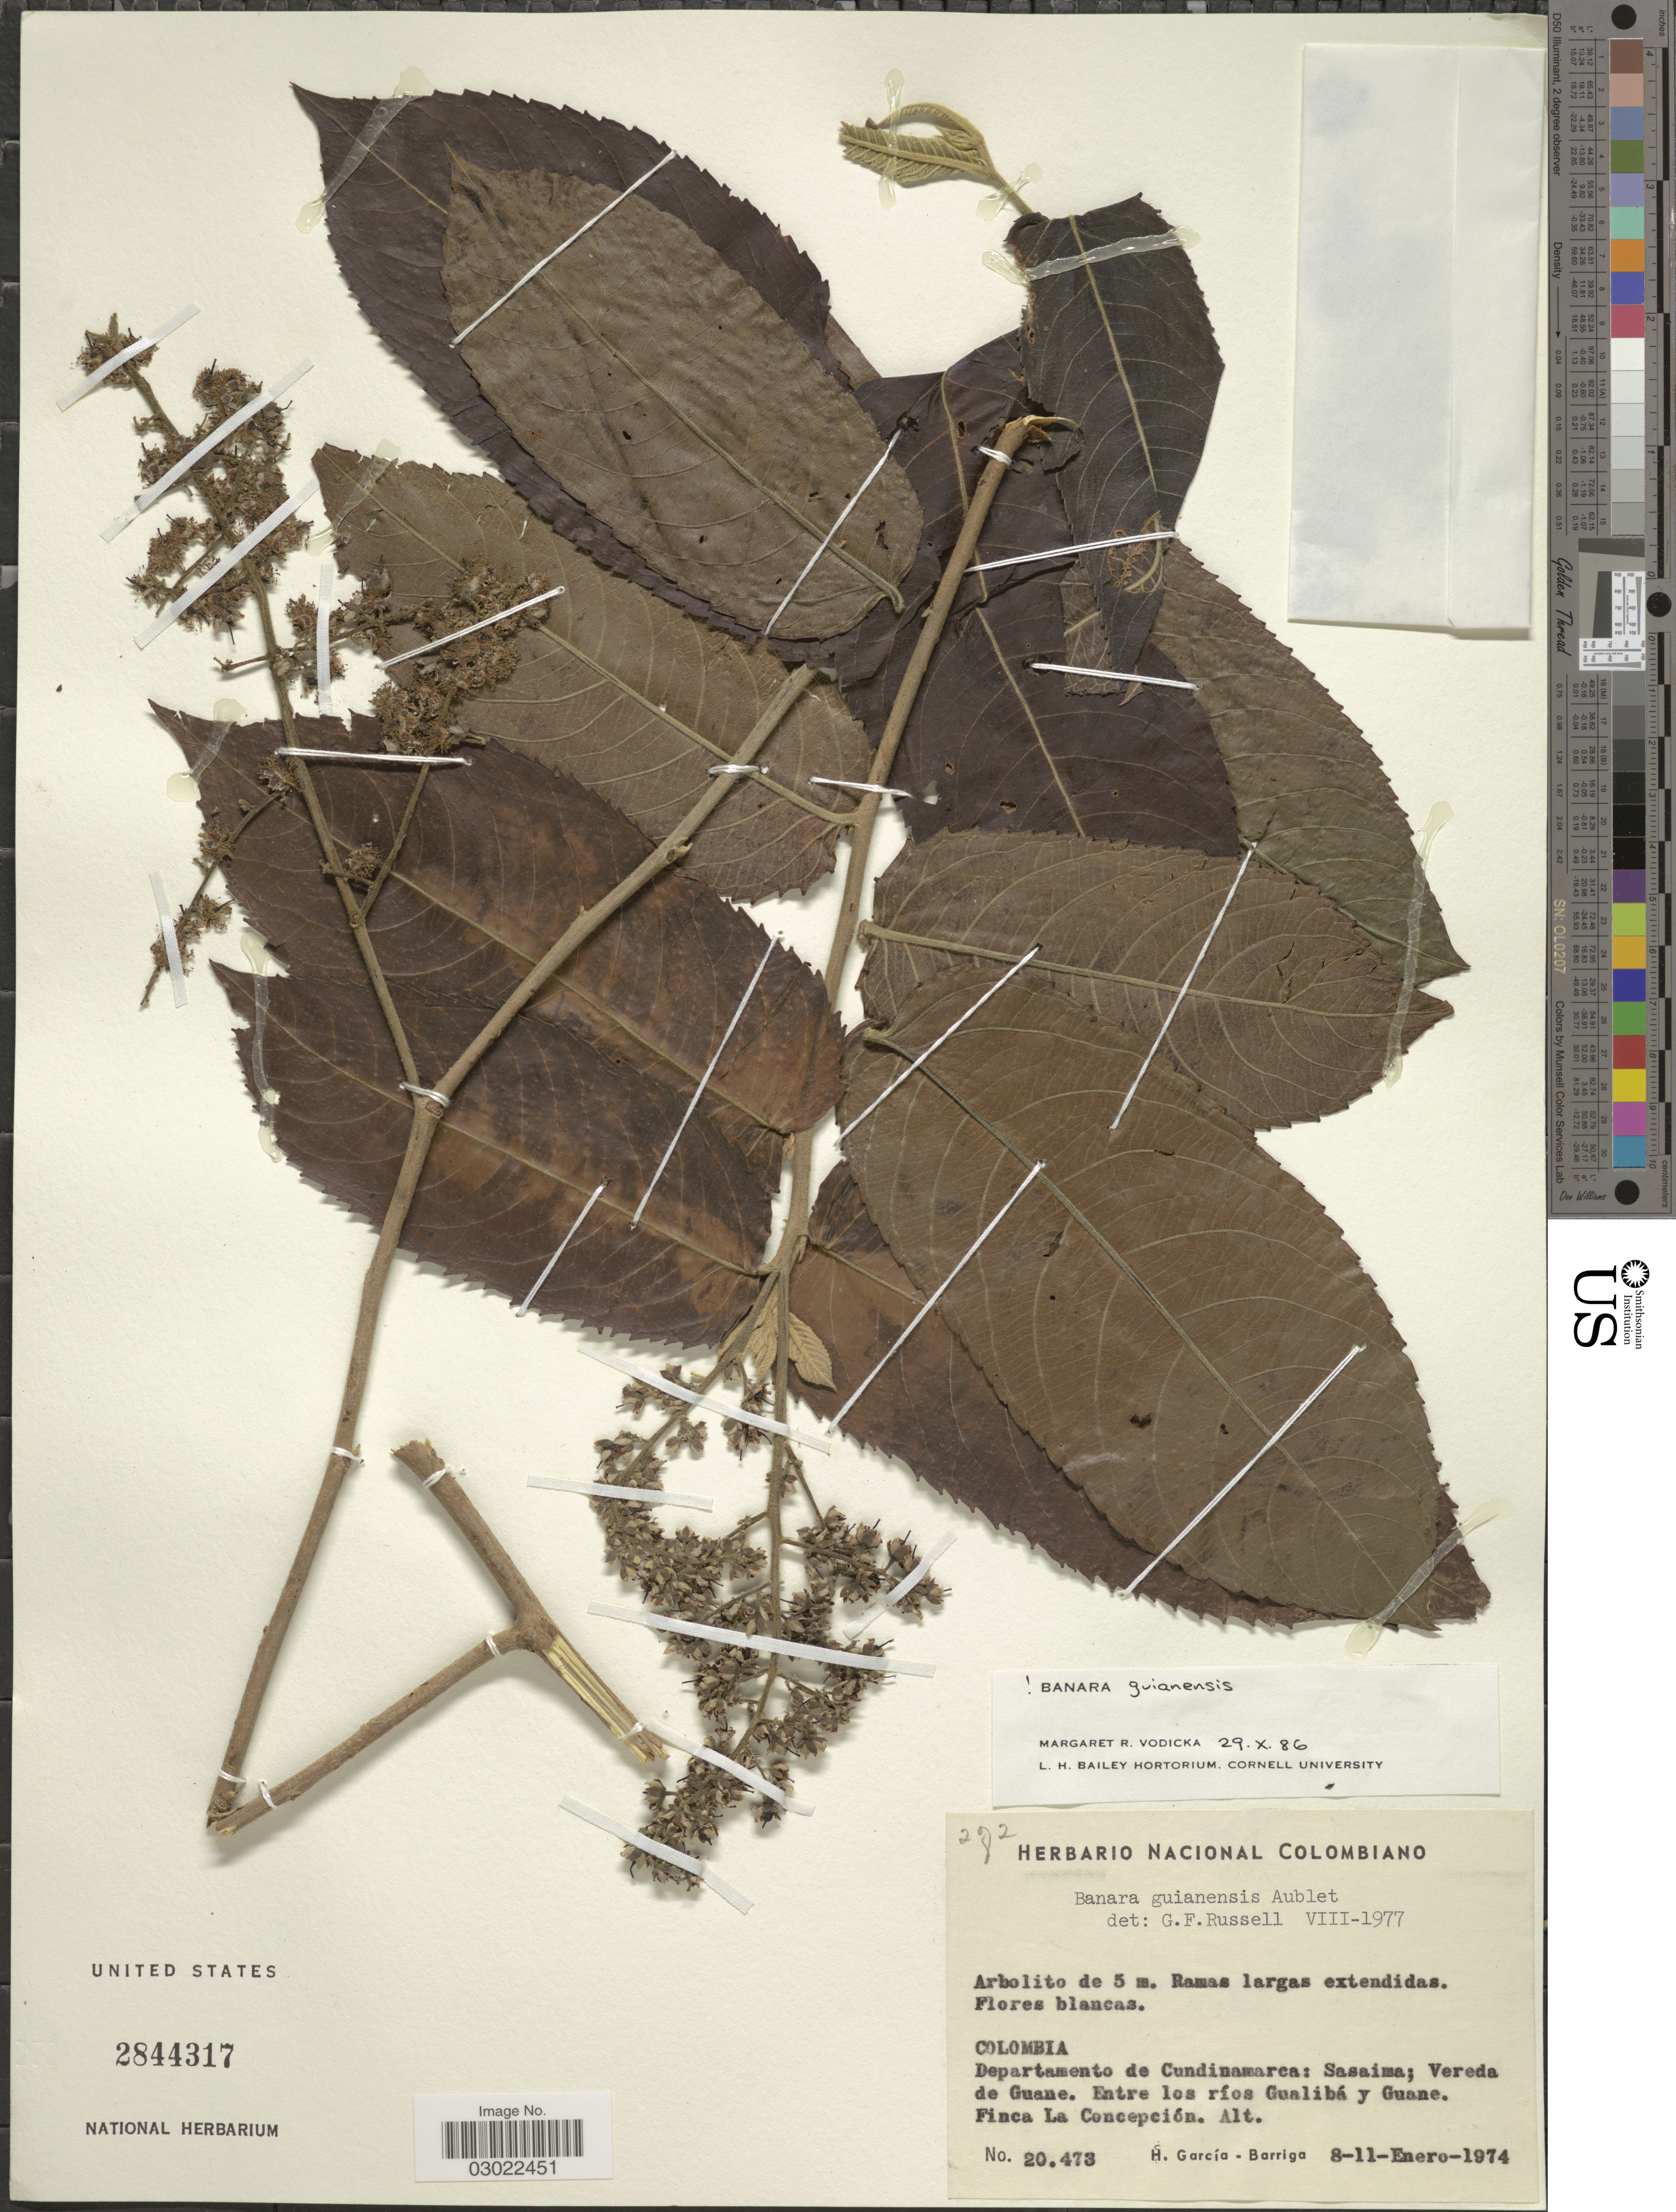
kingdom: Plantae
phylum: Tracheophyta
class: Magnoliopsida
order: Malpighiales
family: Salicaceae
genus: Banara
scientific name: Banara guianensis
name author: Aubl.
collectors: H. García Barriga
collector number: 20473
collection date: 1974-01-08/1974-01-11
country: Colombia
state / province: Cundinamarca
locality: Departamento de Cundinamarca: Sasaima; Vereda de Guane. Entre los ríos Gualibá y Guane. Finca La Concepción.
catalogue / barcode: US 2844317